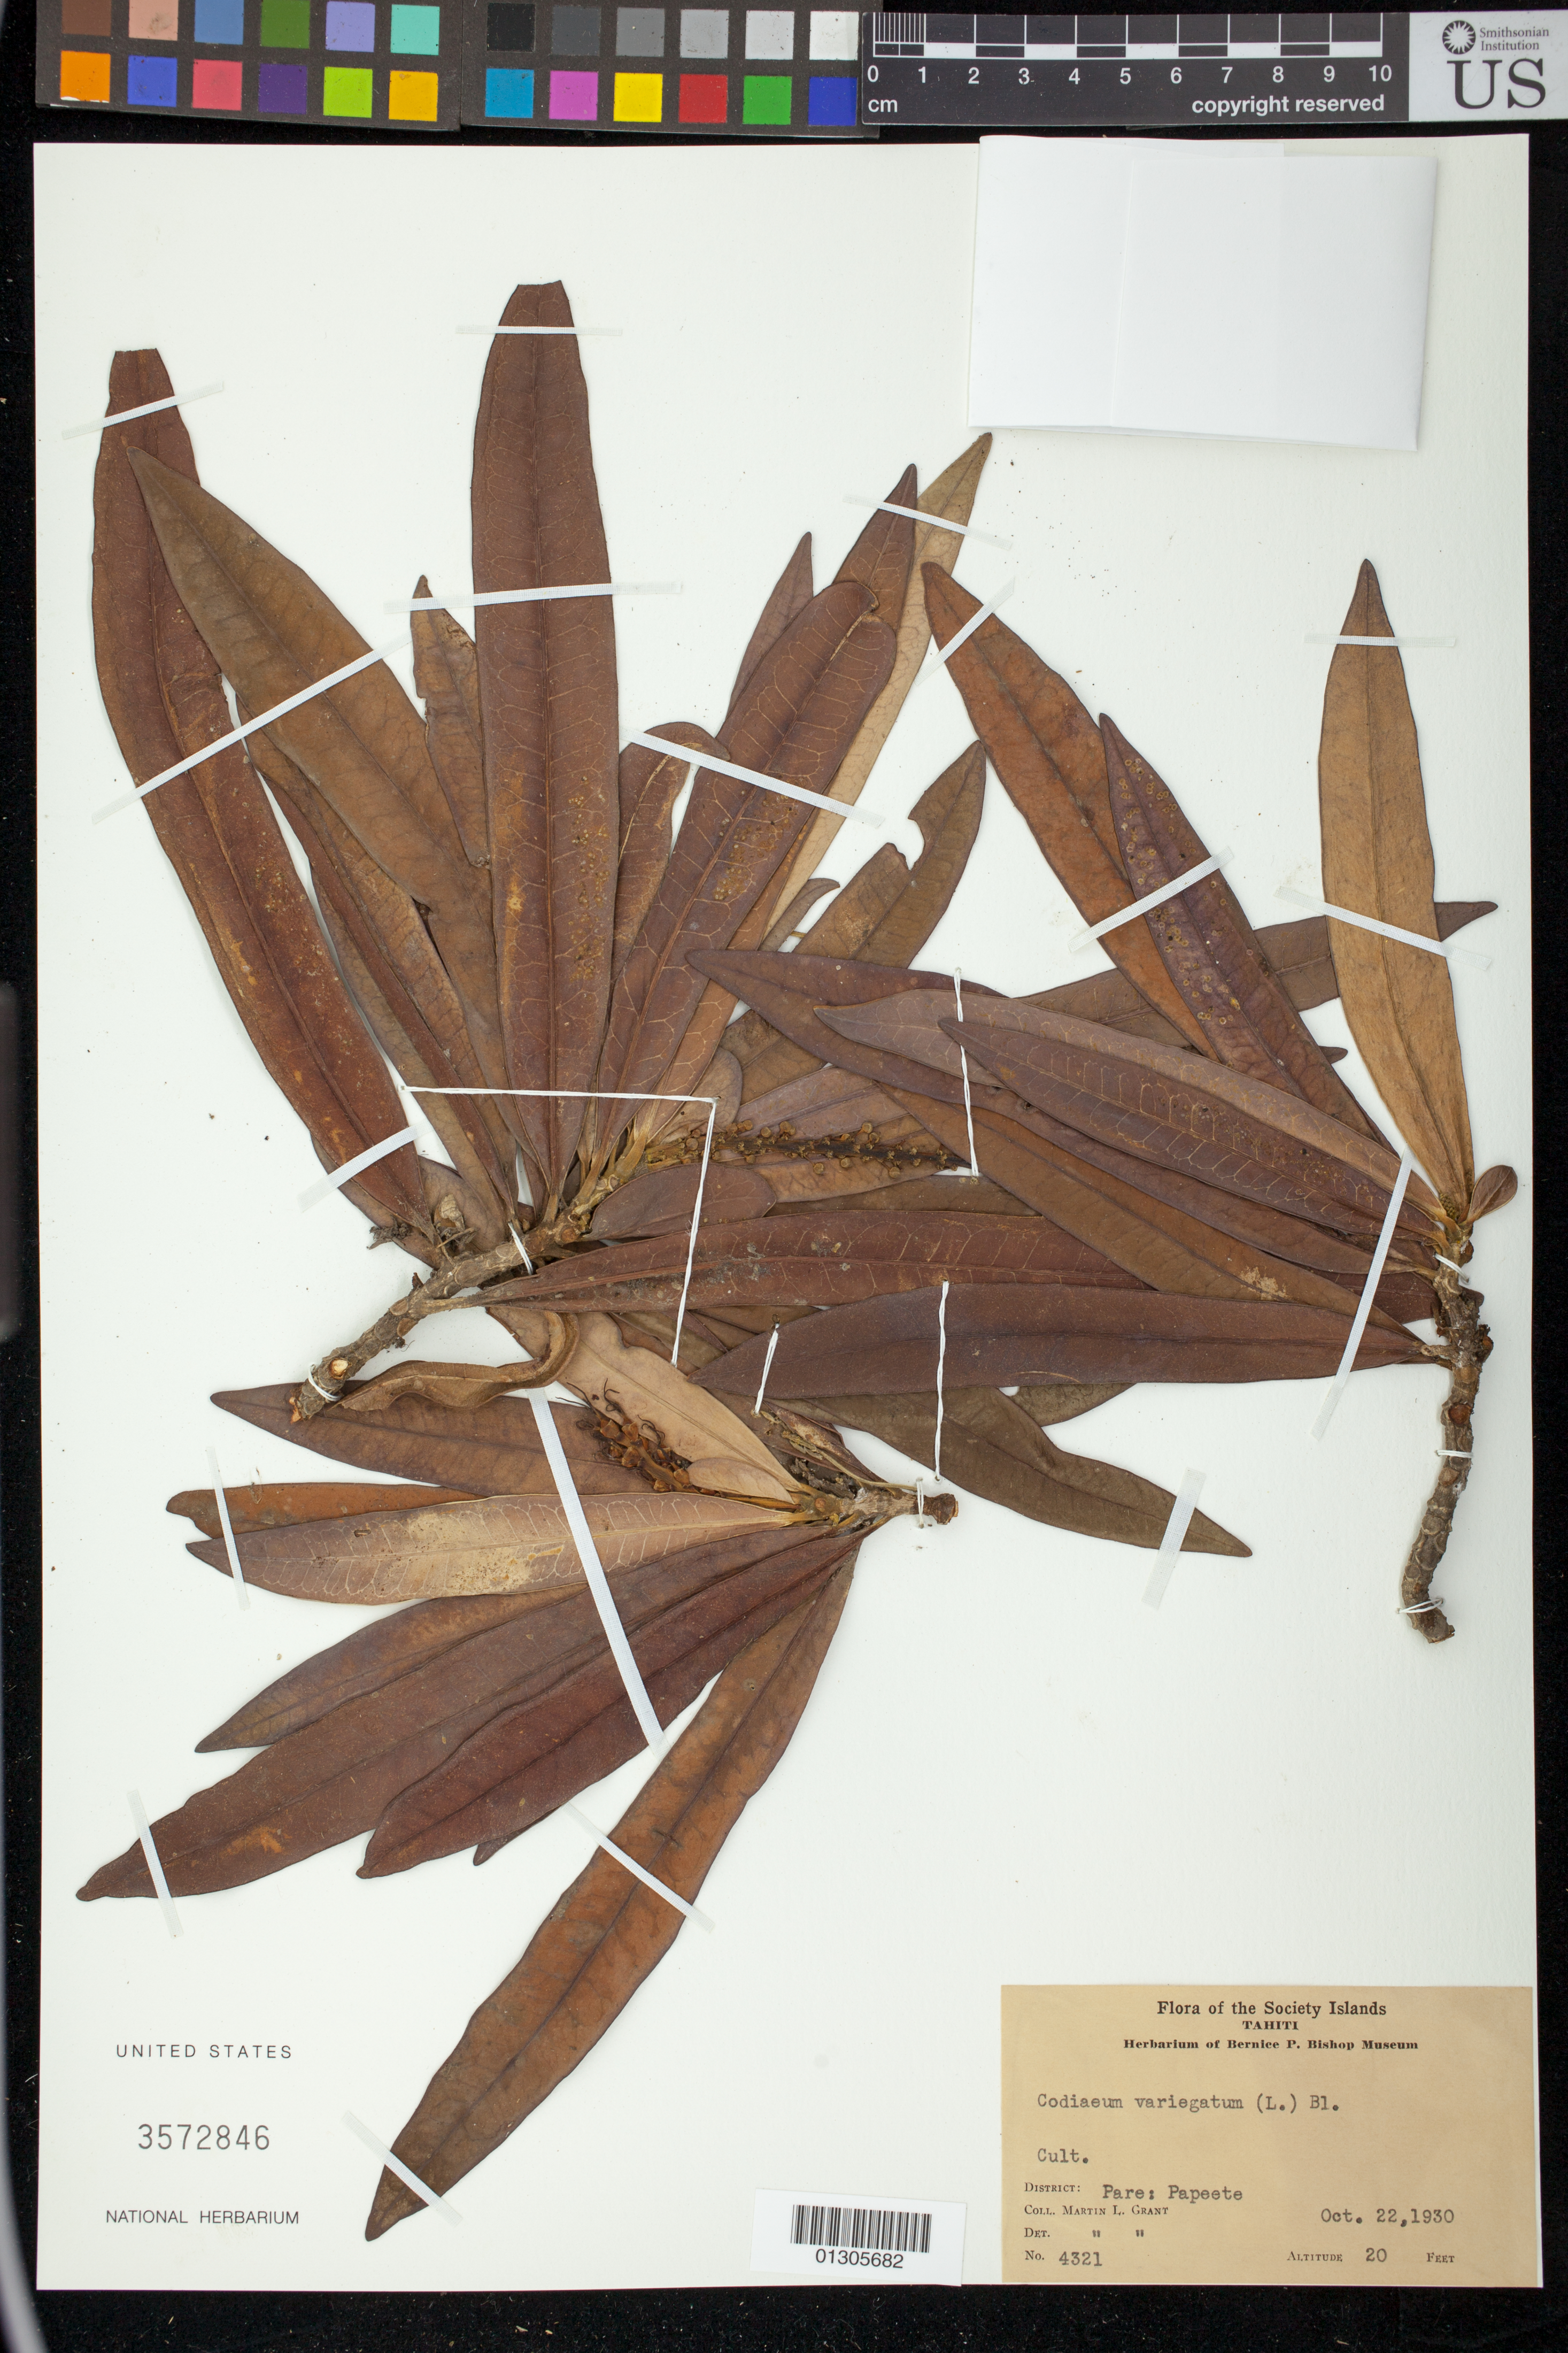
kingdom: Plantae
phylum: Tracheophyta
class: Magnoliopsida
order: Malpighiales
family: Euphorbiaceae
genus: Codiaeum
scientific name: Codiaeum variegatum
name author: (L.) Rumph. ex A. Juss.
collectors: M. L. Grant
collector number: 4321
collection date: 1930-10-22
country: French Polynesia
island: Tahiti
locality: Society Islands. Tahiti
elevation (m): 6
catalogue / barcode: US 3572846